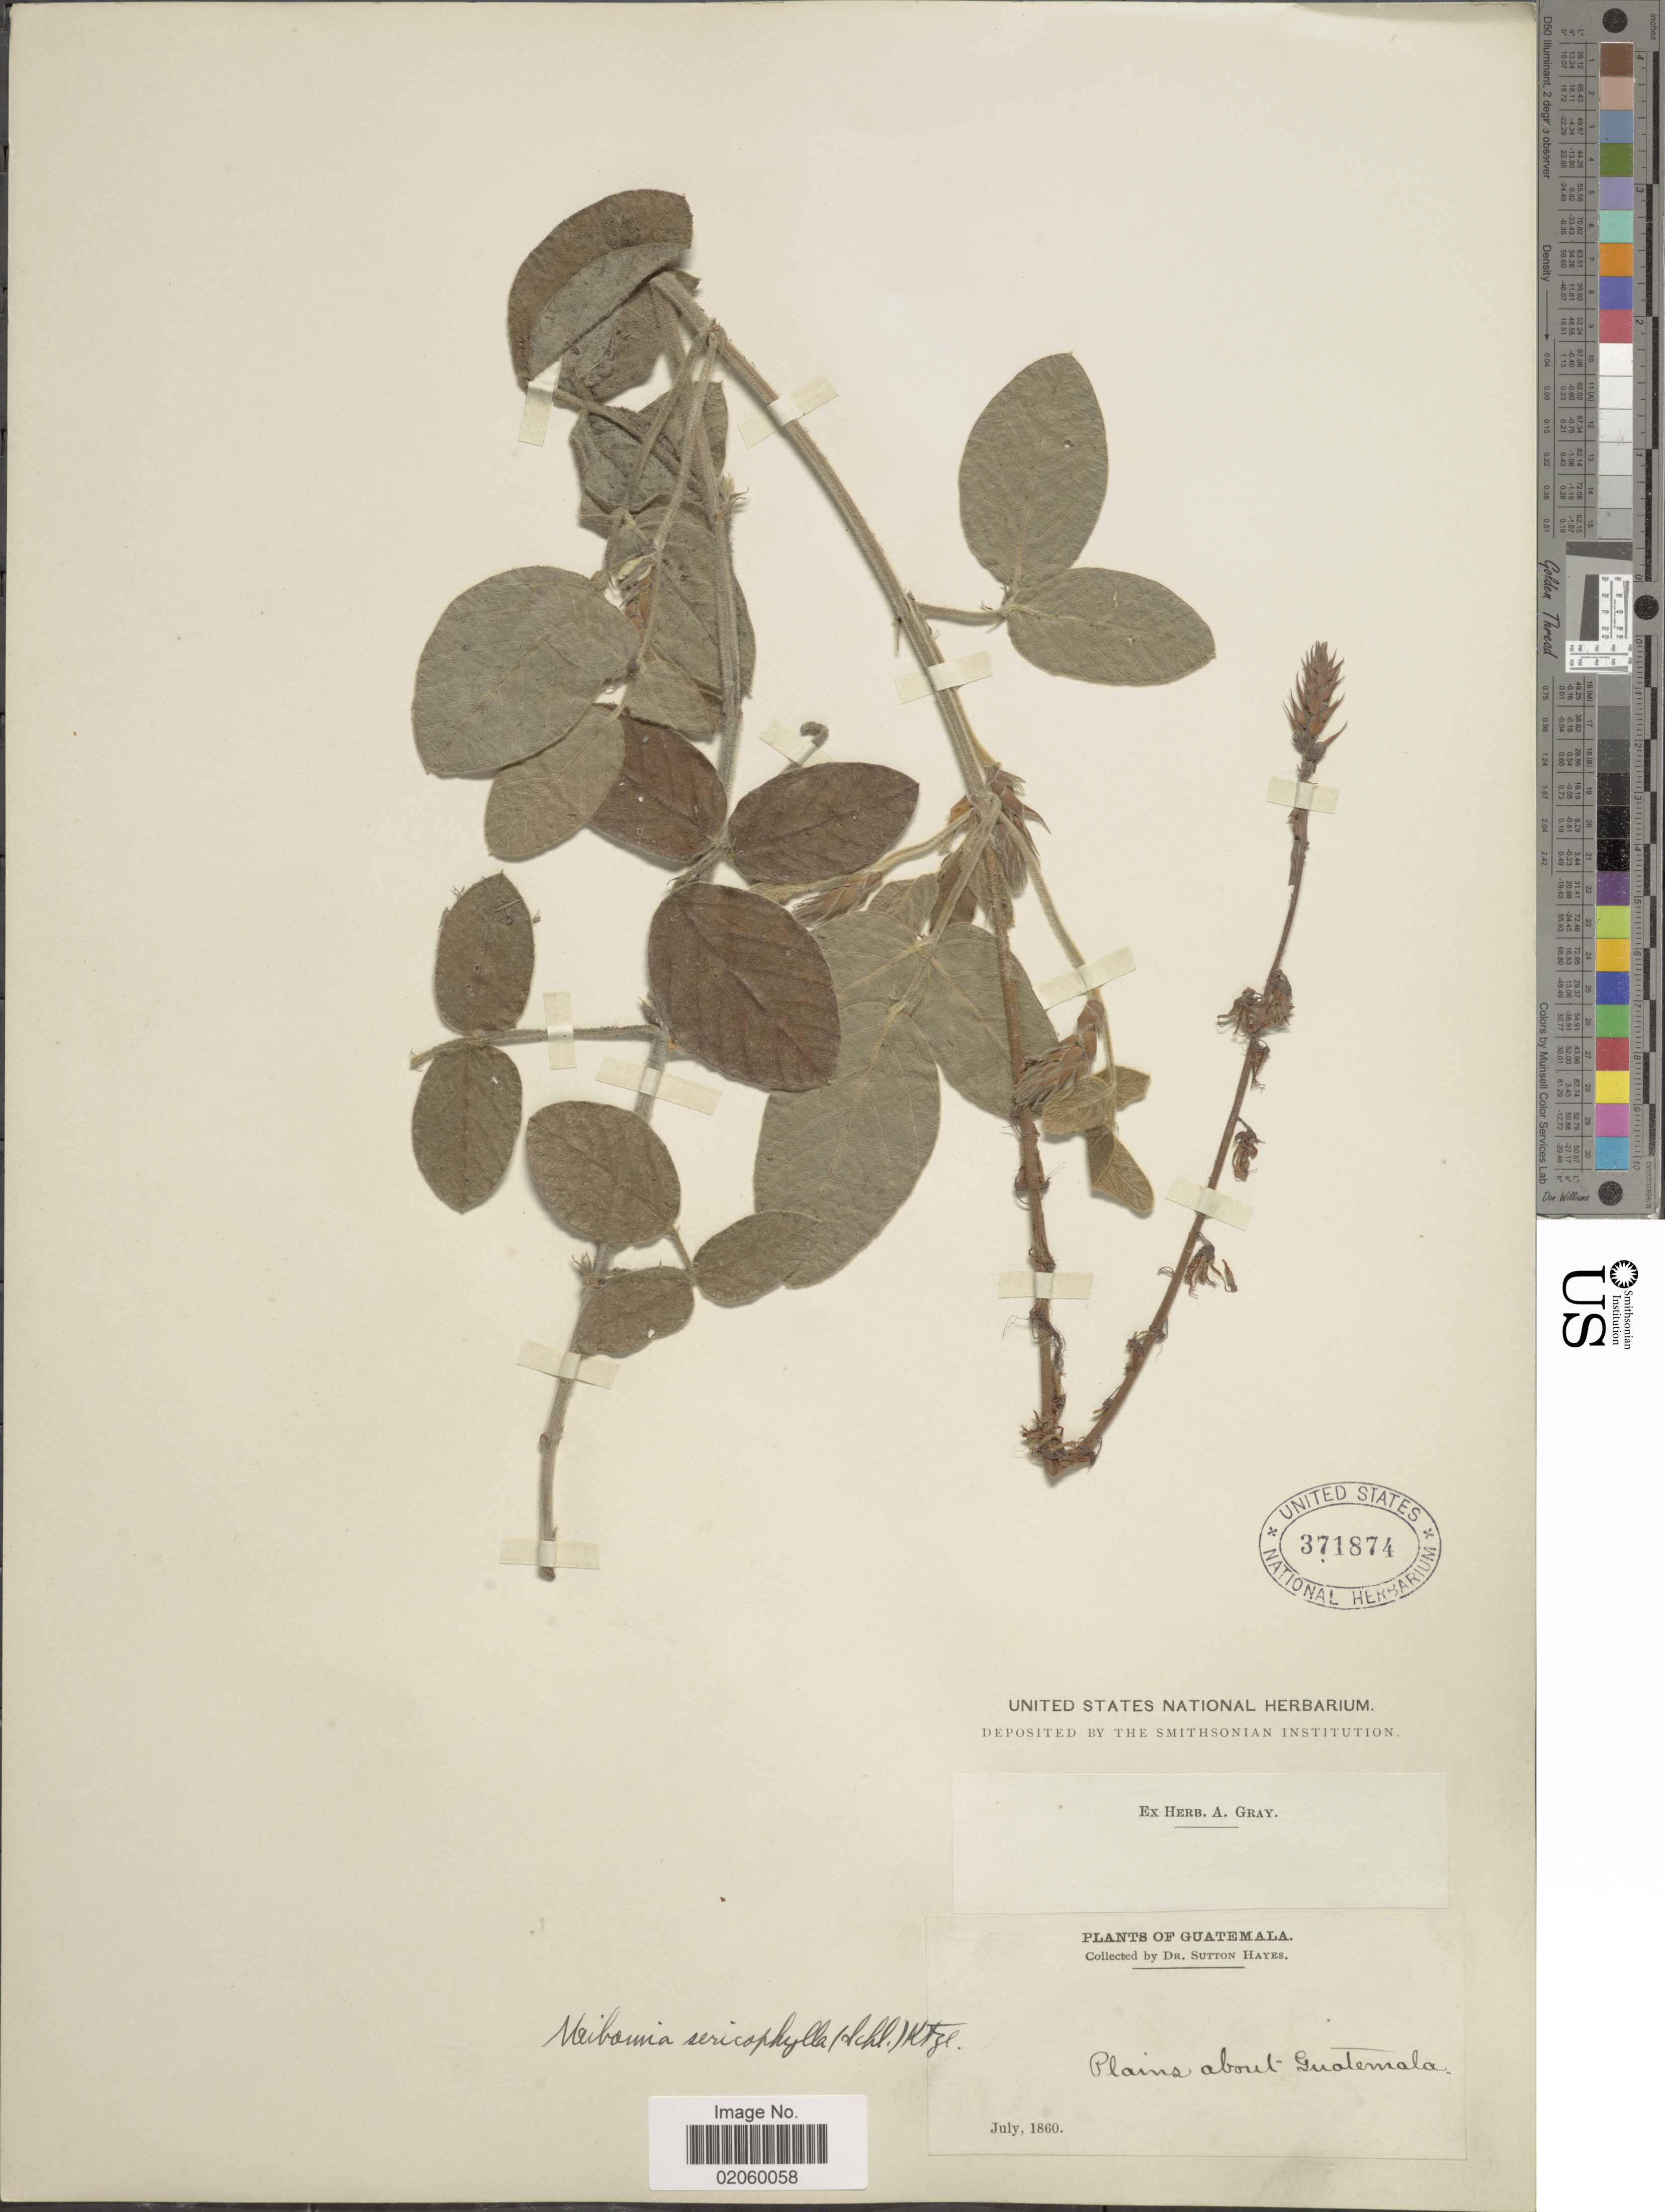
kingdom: Plantae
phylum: Tracheophyta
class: Magnoliopsida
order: Fabales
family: Fabaceae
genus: Desmodium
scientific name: Desmodium sericophyllum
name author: Schltdl.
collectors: S. Hayes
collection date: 1860-07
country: Guatemala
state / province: Guatemala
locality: Plains about Guatemala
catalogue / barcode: US 371874